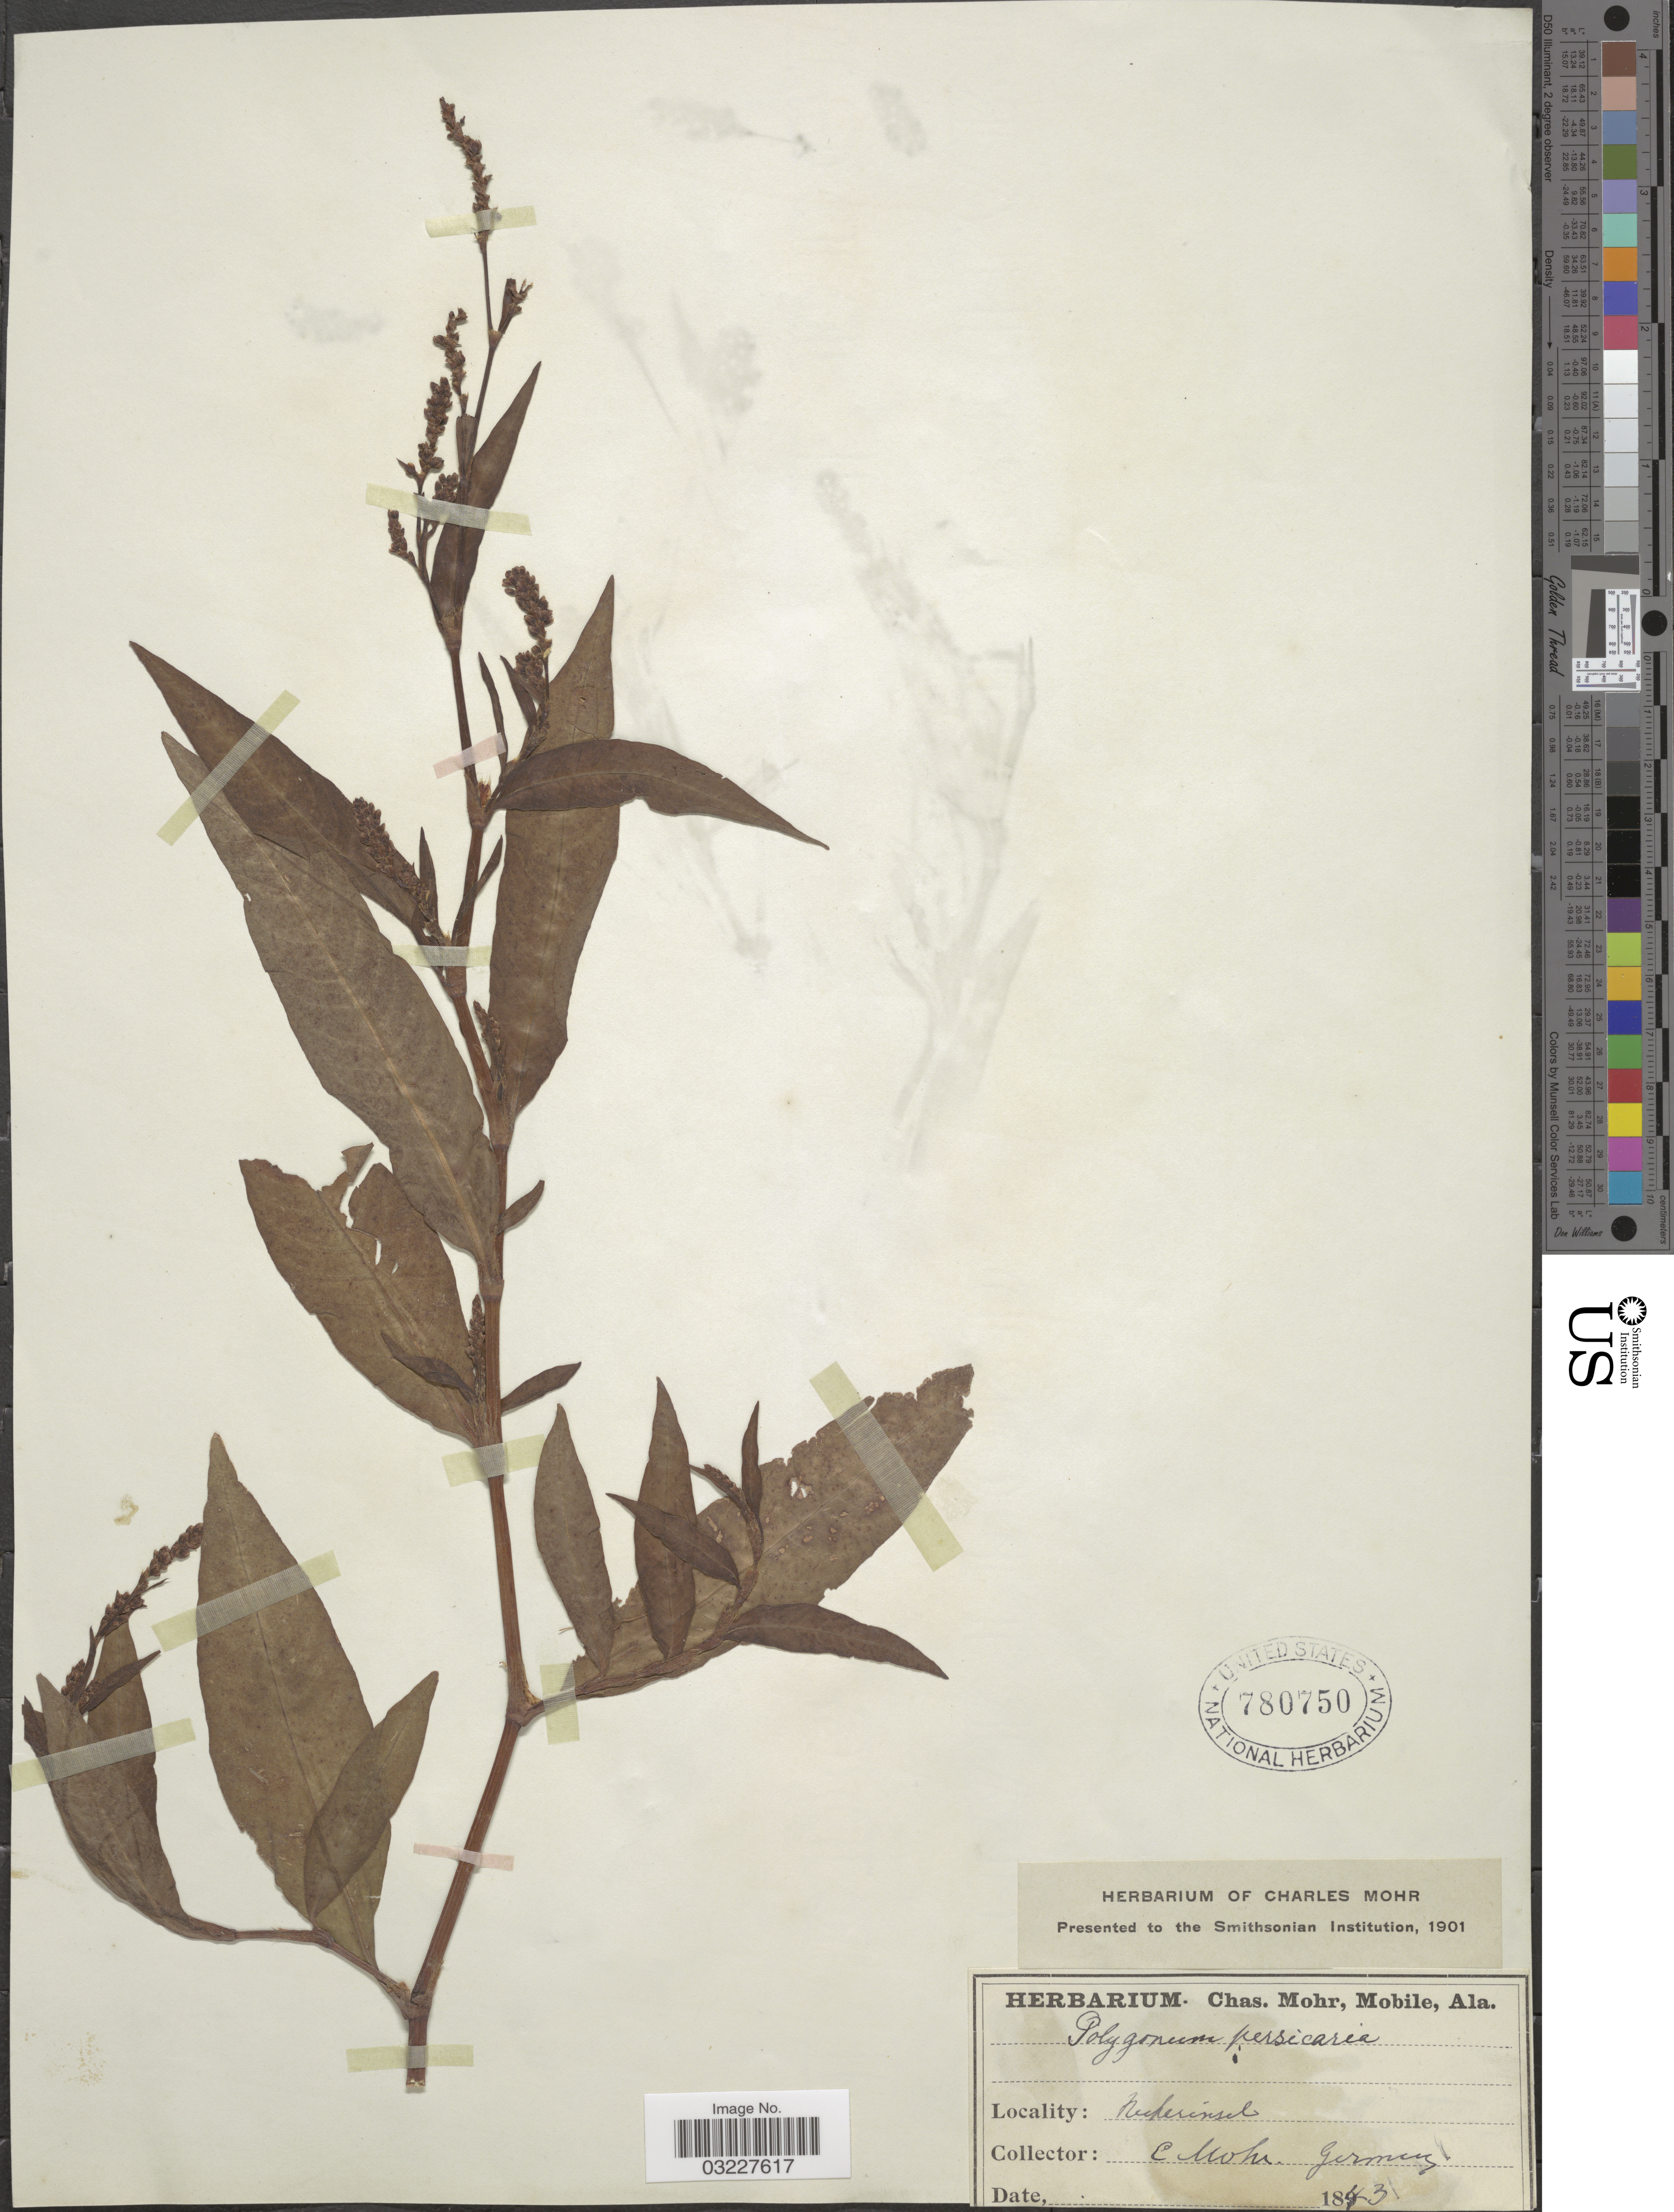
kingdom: Plantae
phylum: Tracheophyta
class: Magnoliopsida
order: Caryophyllales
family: Polygonaceae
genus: Polygonum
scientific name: Polygonum persicaria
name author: L.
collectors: Mohr, C. T. (herbarium)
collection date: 1843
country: Germany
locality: Reckerinsel. [interpreted]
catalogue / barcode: US 780750